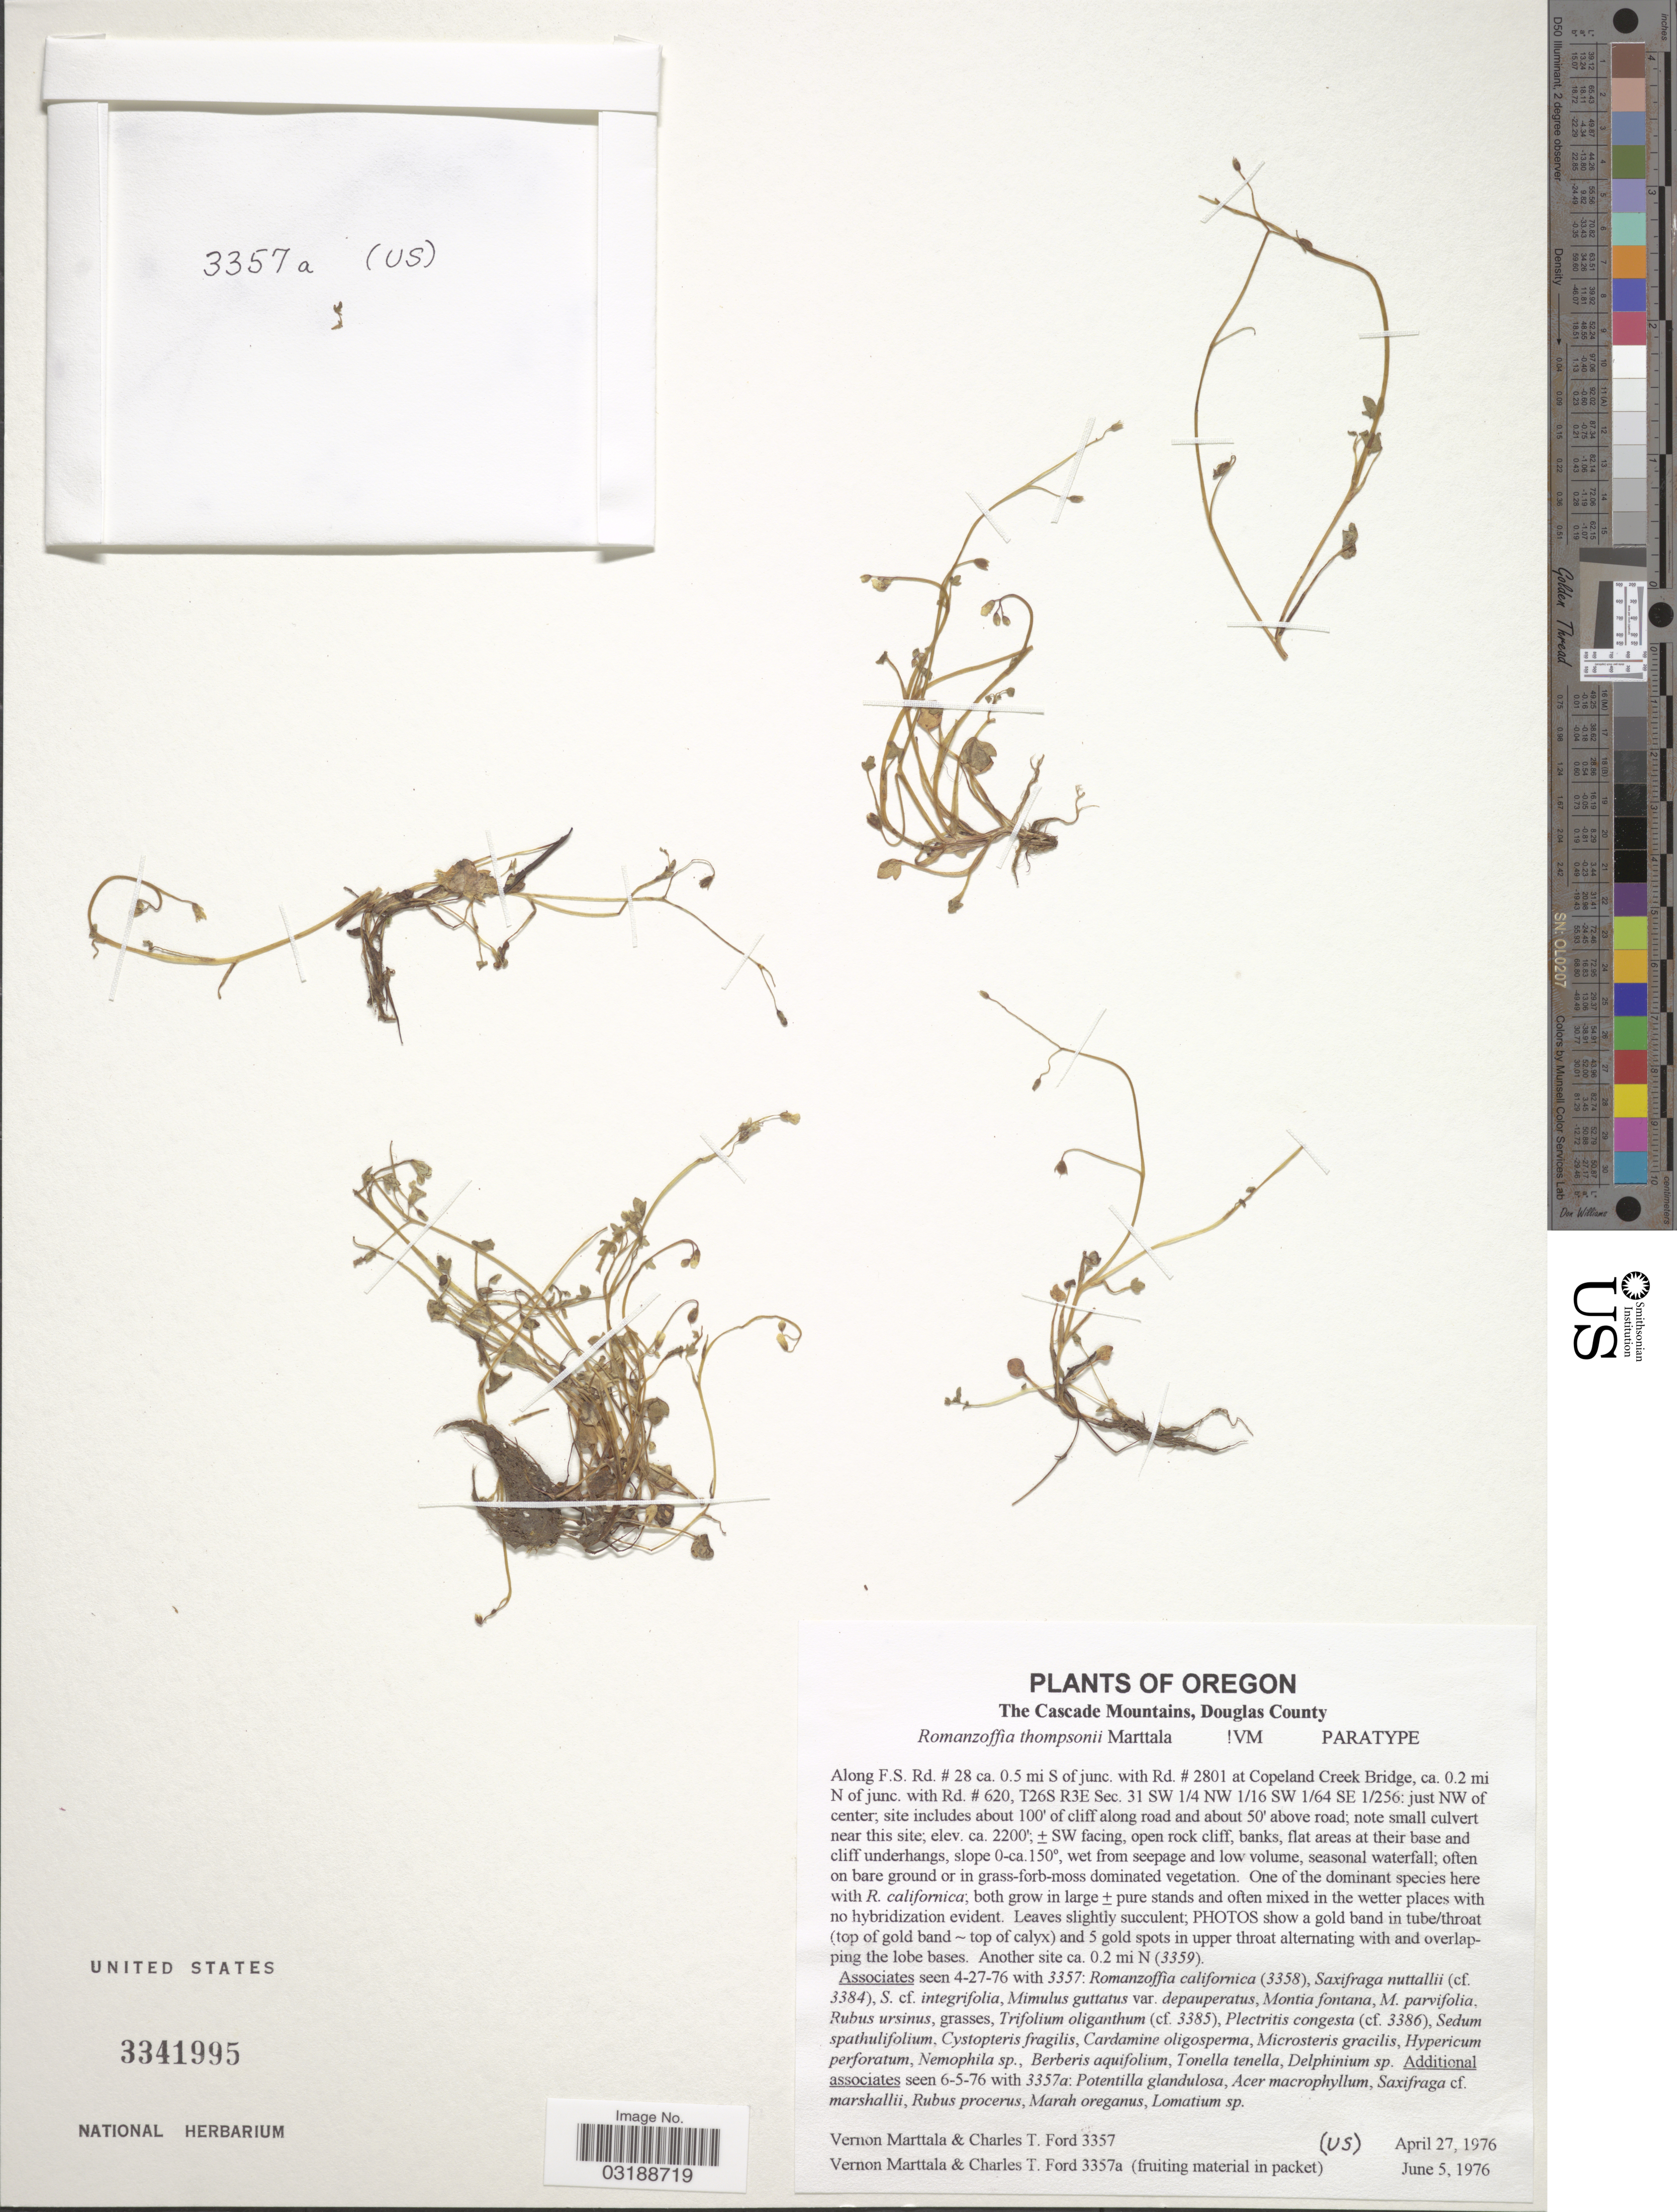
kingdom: Plantae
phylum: Tracheophyta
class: Magnoliopsida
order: Boraginales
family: Hydrophyllaceae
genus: Romanzoffia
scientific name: Romanzoffia thompsonii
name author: Marttala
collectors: V. Marttala & C. Ford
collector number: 3357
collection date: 1976-04-27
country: United States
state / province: Oregon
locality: The Cascade Mountains, Douglas County. Along F.S. Rd. # 28 ca. 0.5 mi S of junc. with Rd. # 2801 at Copeland Creek Bridge, ca. 0.2 mi N of junc. with Rd. # 620, T26S R3E Sec. 31 SW1/4 NW 1/16 SW 1/64 SE 1/256: just nW of center.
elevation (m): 671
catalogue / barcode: US 3341995